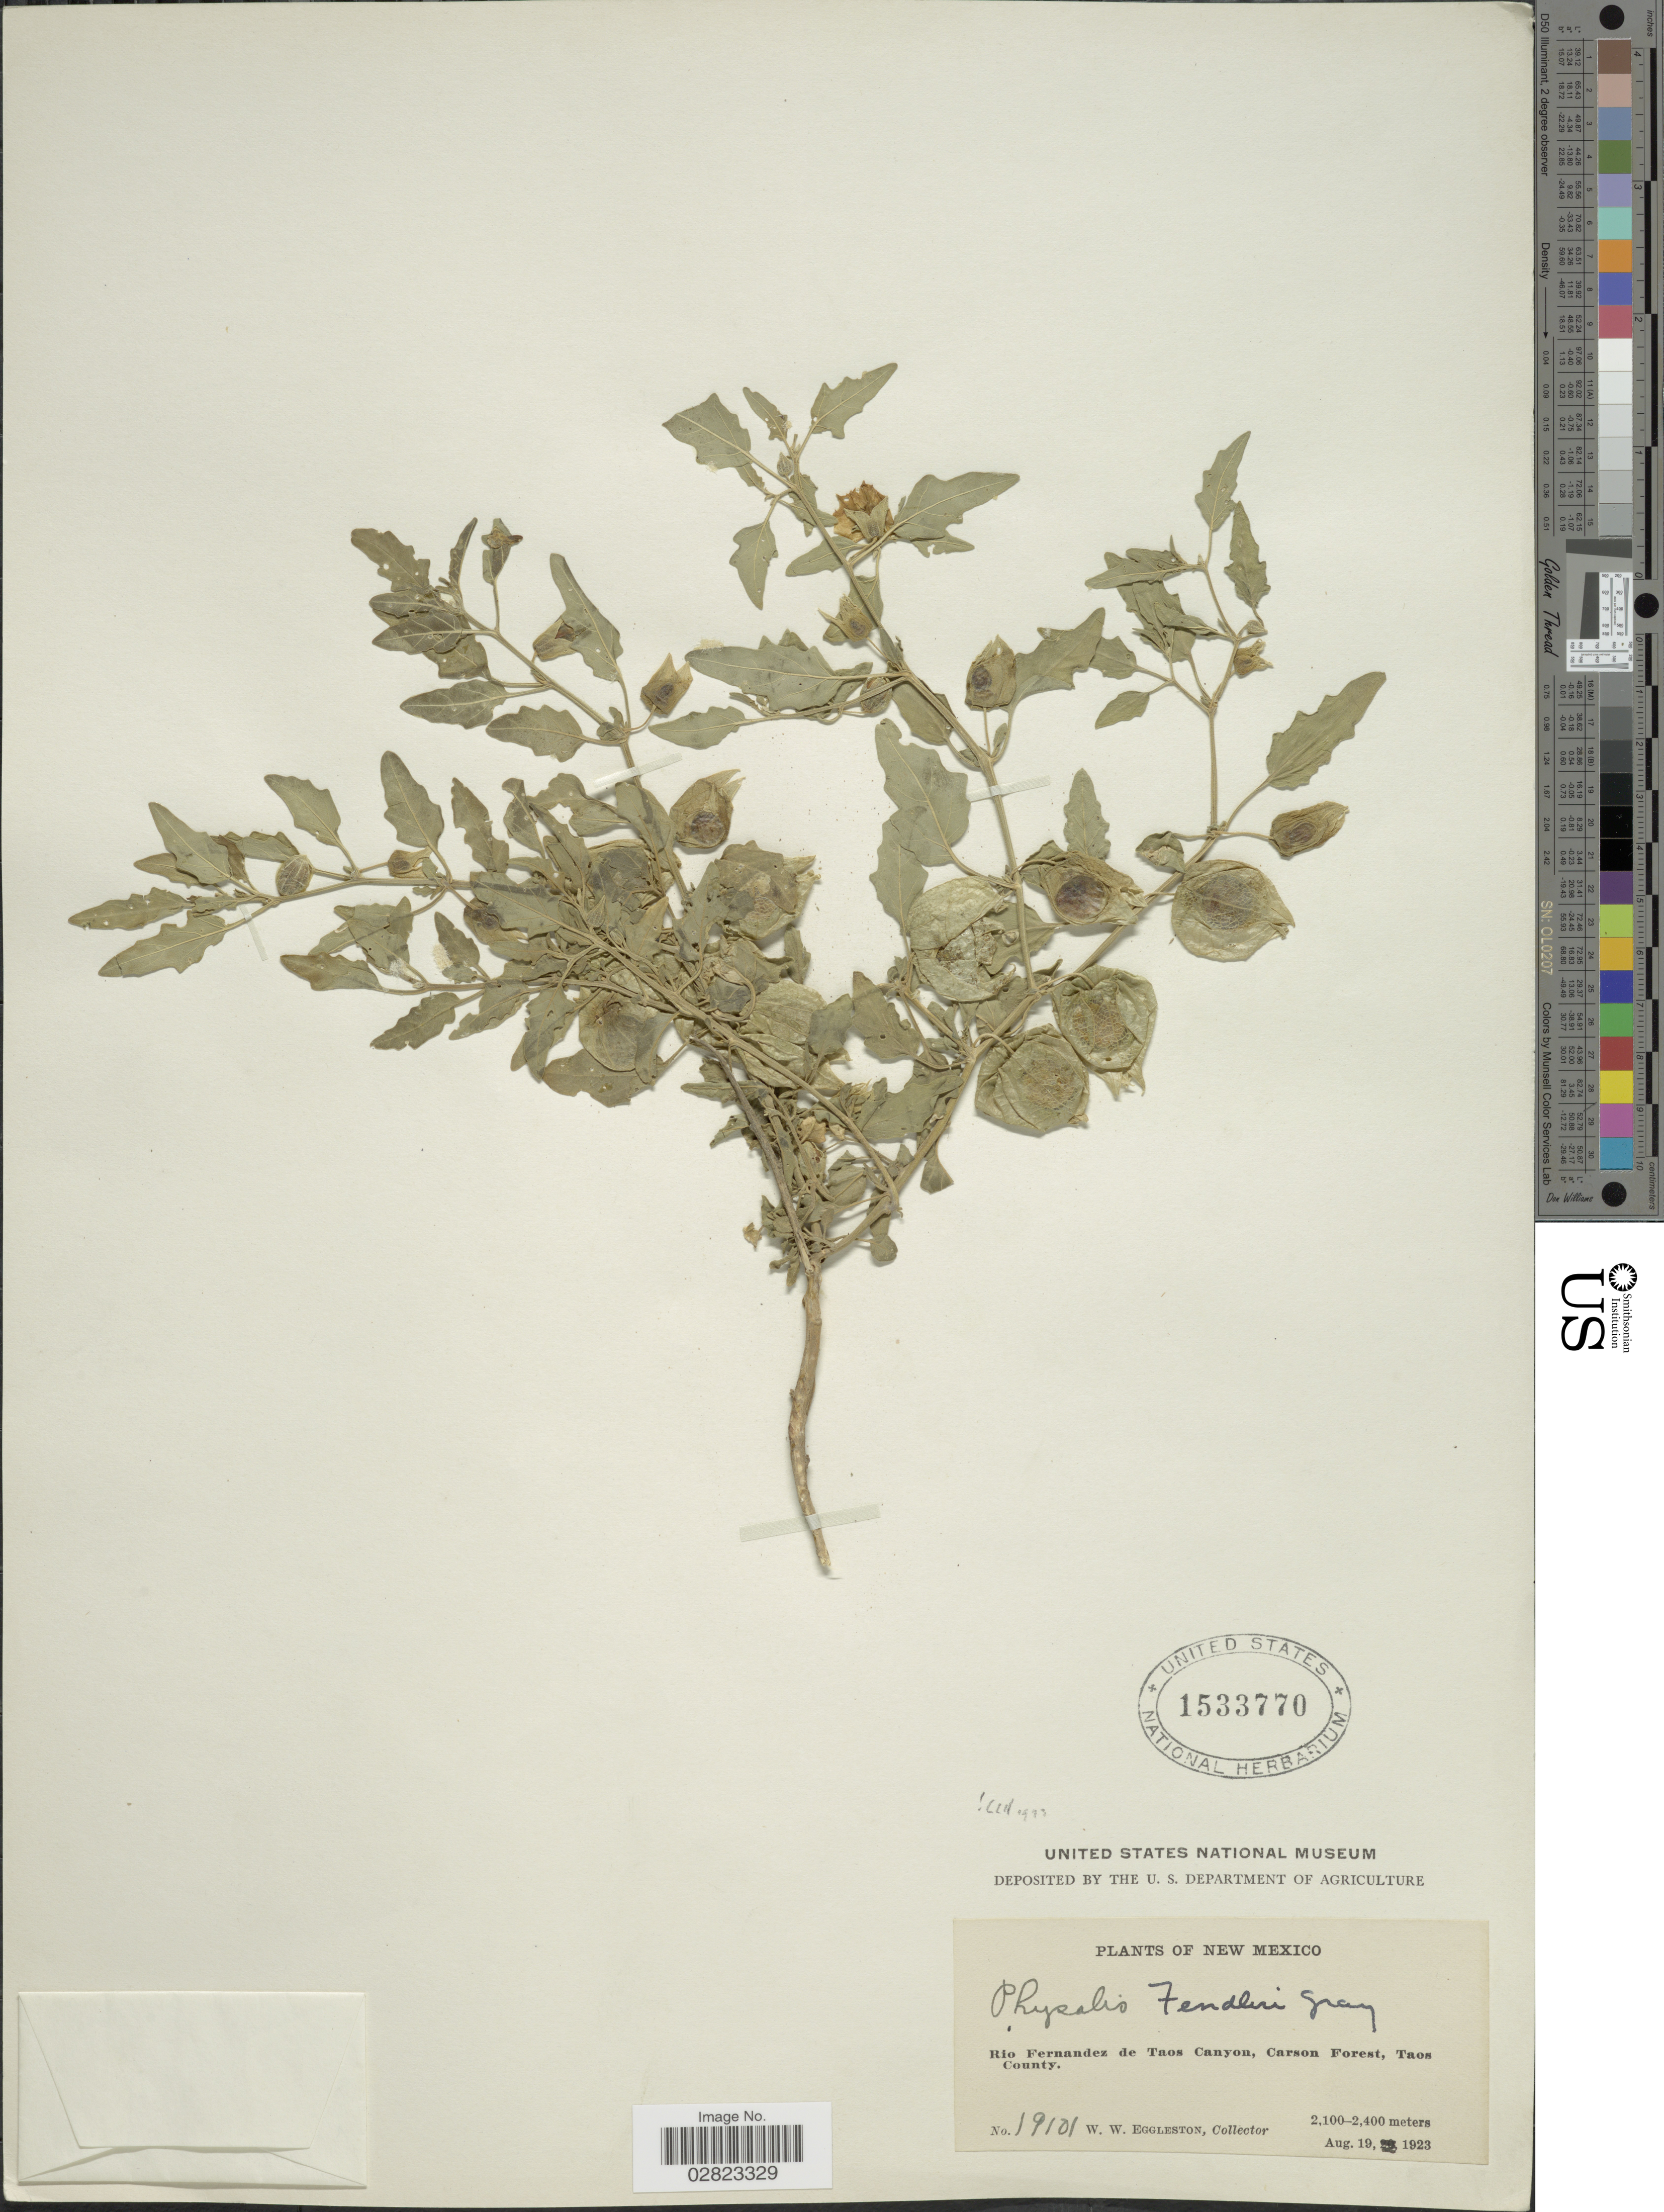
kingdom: Plantae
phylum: Tracheophyta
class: Magnoliopsida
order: Solanales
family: Solanaceae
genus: Physalis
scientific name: Physalis fendleri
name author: A. Gray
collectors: W. W. Eggleston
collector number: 19101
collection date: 1923-08-19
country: United States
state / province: New Mexico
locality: Rio Fernandez de Taos Canyon, Carson Forest, Taos County.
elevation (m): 2100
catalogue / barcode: US 1533770